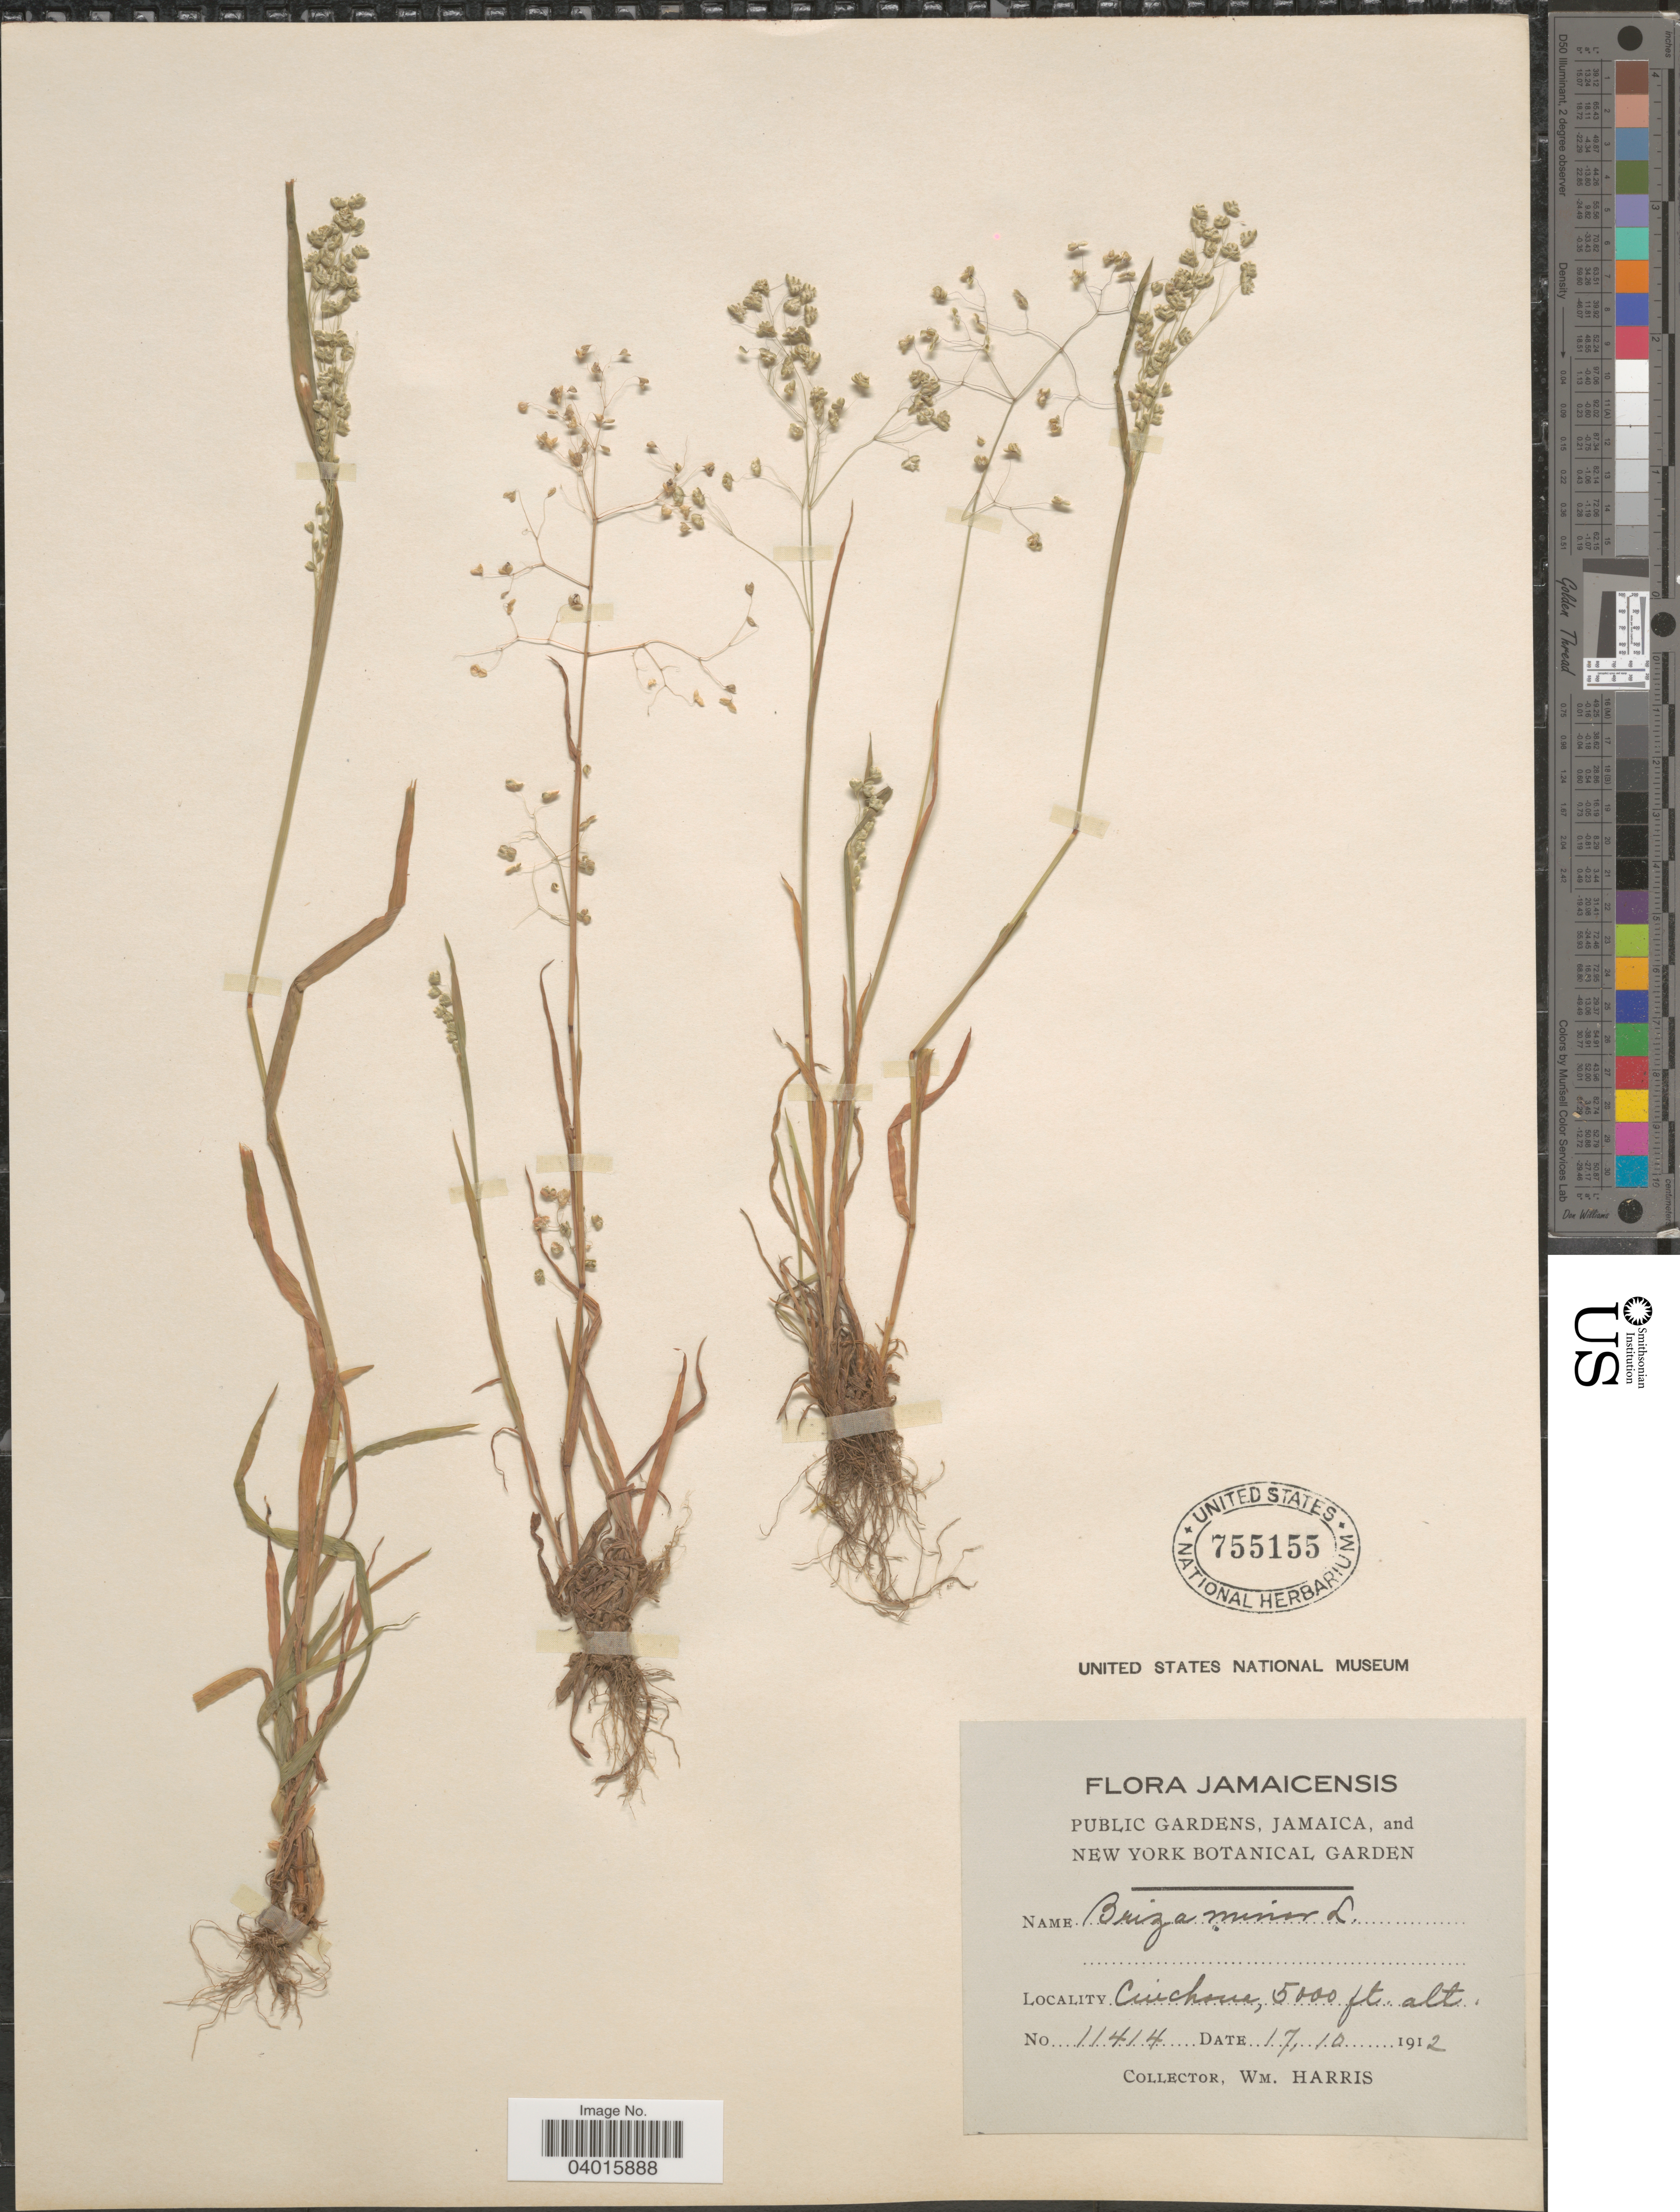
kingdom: Plantae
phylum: Tracheophyta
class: Liliopsida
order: Poales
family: Poaceae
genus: Briza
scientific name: Briza minor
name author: L.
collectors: W. H. Harris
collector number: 11414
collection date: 1912-10-17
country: Jamaica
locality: Cinchona.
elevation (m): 1524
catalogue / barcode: US 755155